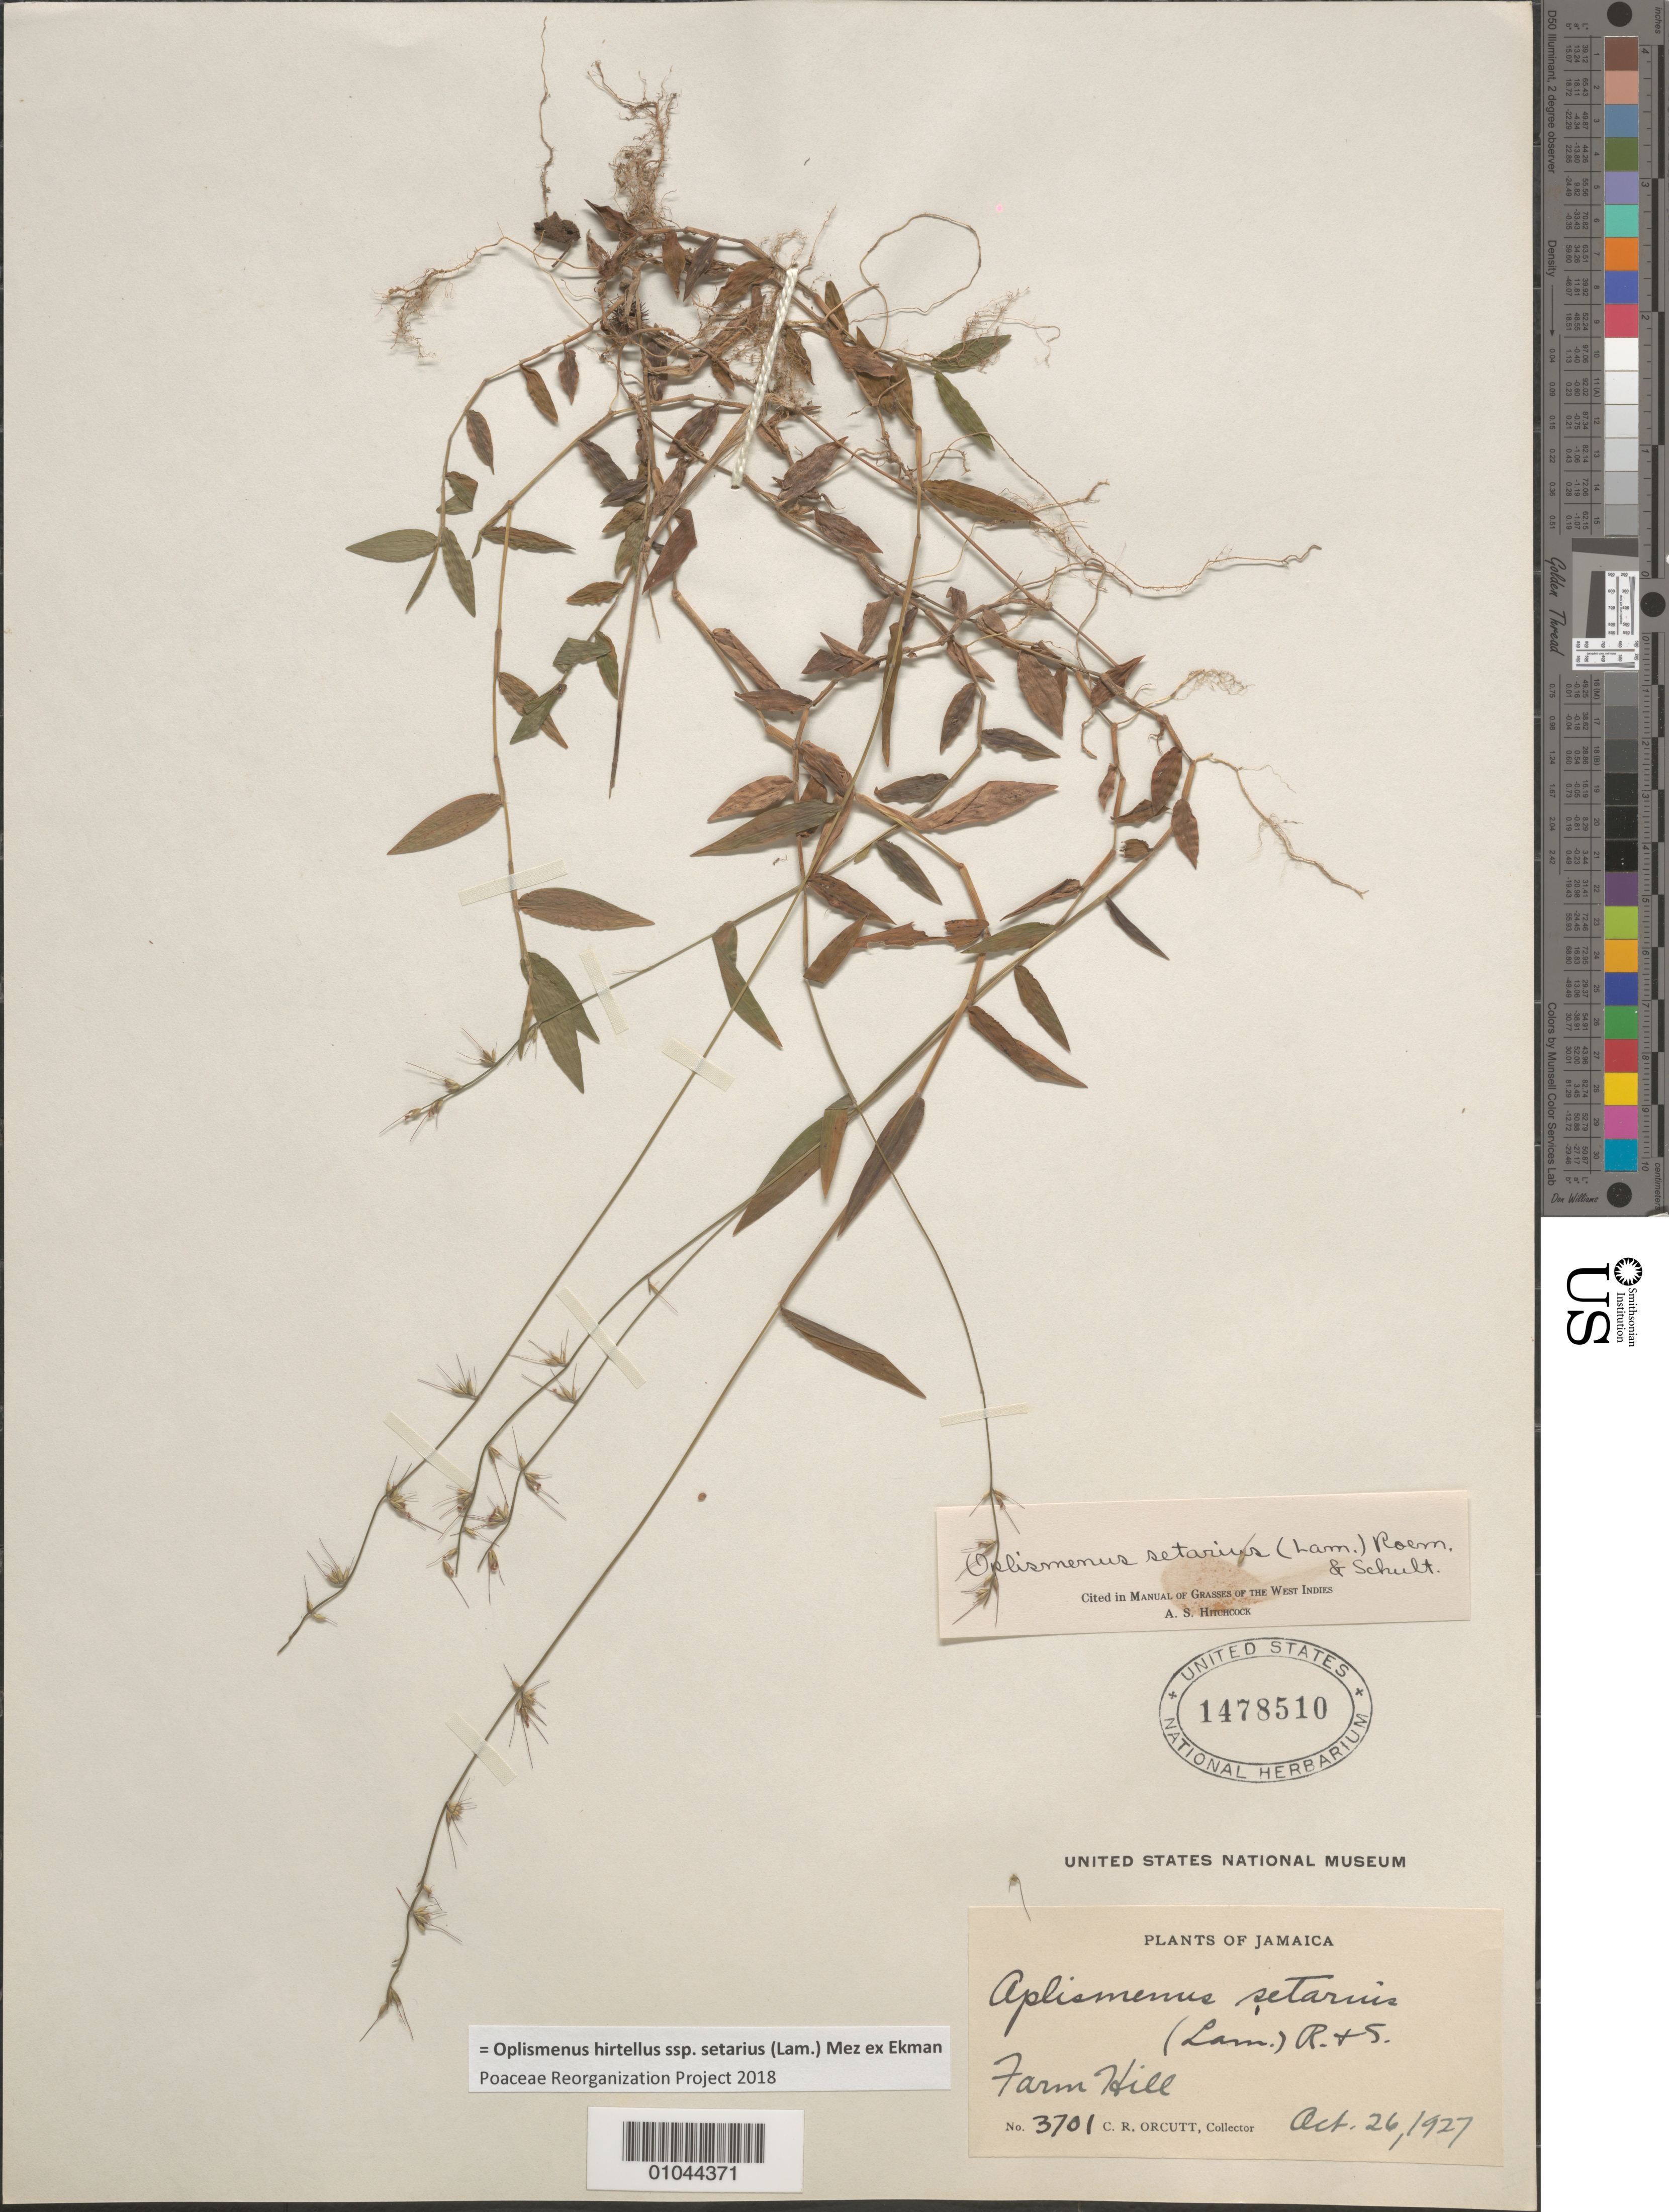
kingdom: Plantae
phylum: Tracheophyta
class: Liliopsida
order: Poales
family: Poaceae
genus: Oplismenus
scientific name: Oplismenus hirtellus subsp. setarius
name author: (Lam.) Mez ex Ekman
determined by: Poaceae Reorganization Project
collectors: C. R. Orcutt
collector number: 3701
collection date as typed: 26 Aug 1927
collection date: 1927-08-26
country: Jamaica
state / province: Saint Thomas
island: Jamaica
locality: Farm Hill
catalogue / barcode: US 1478510